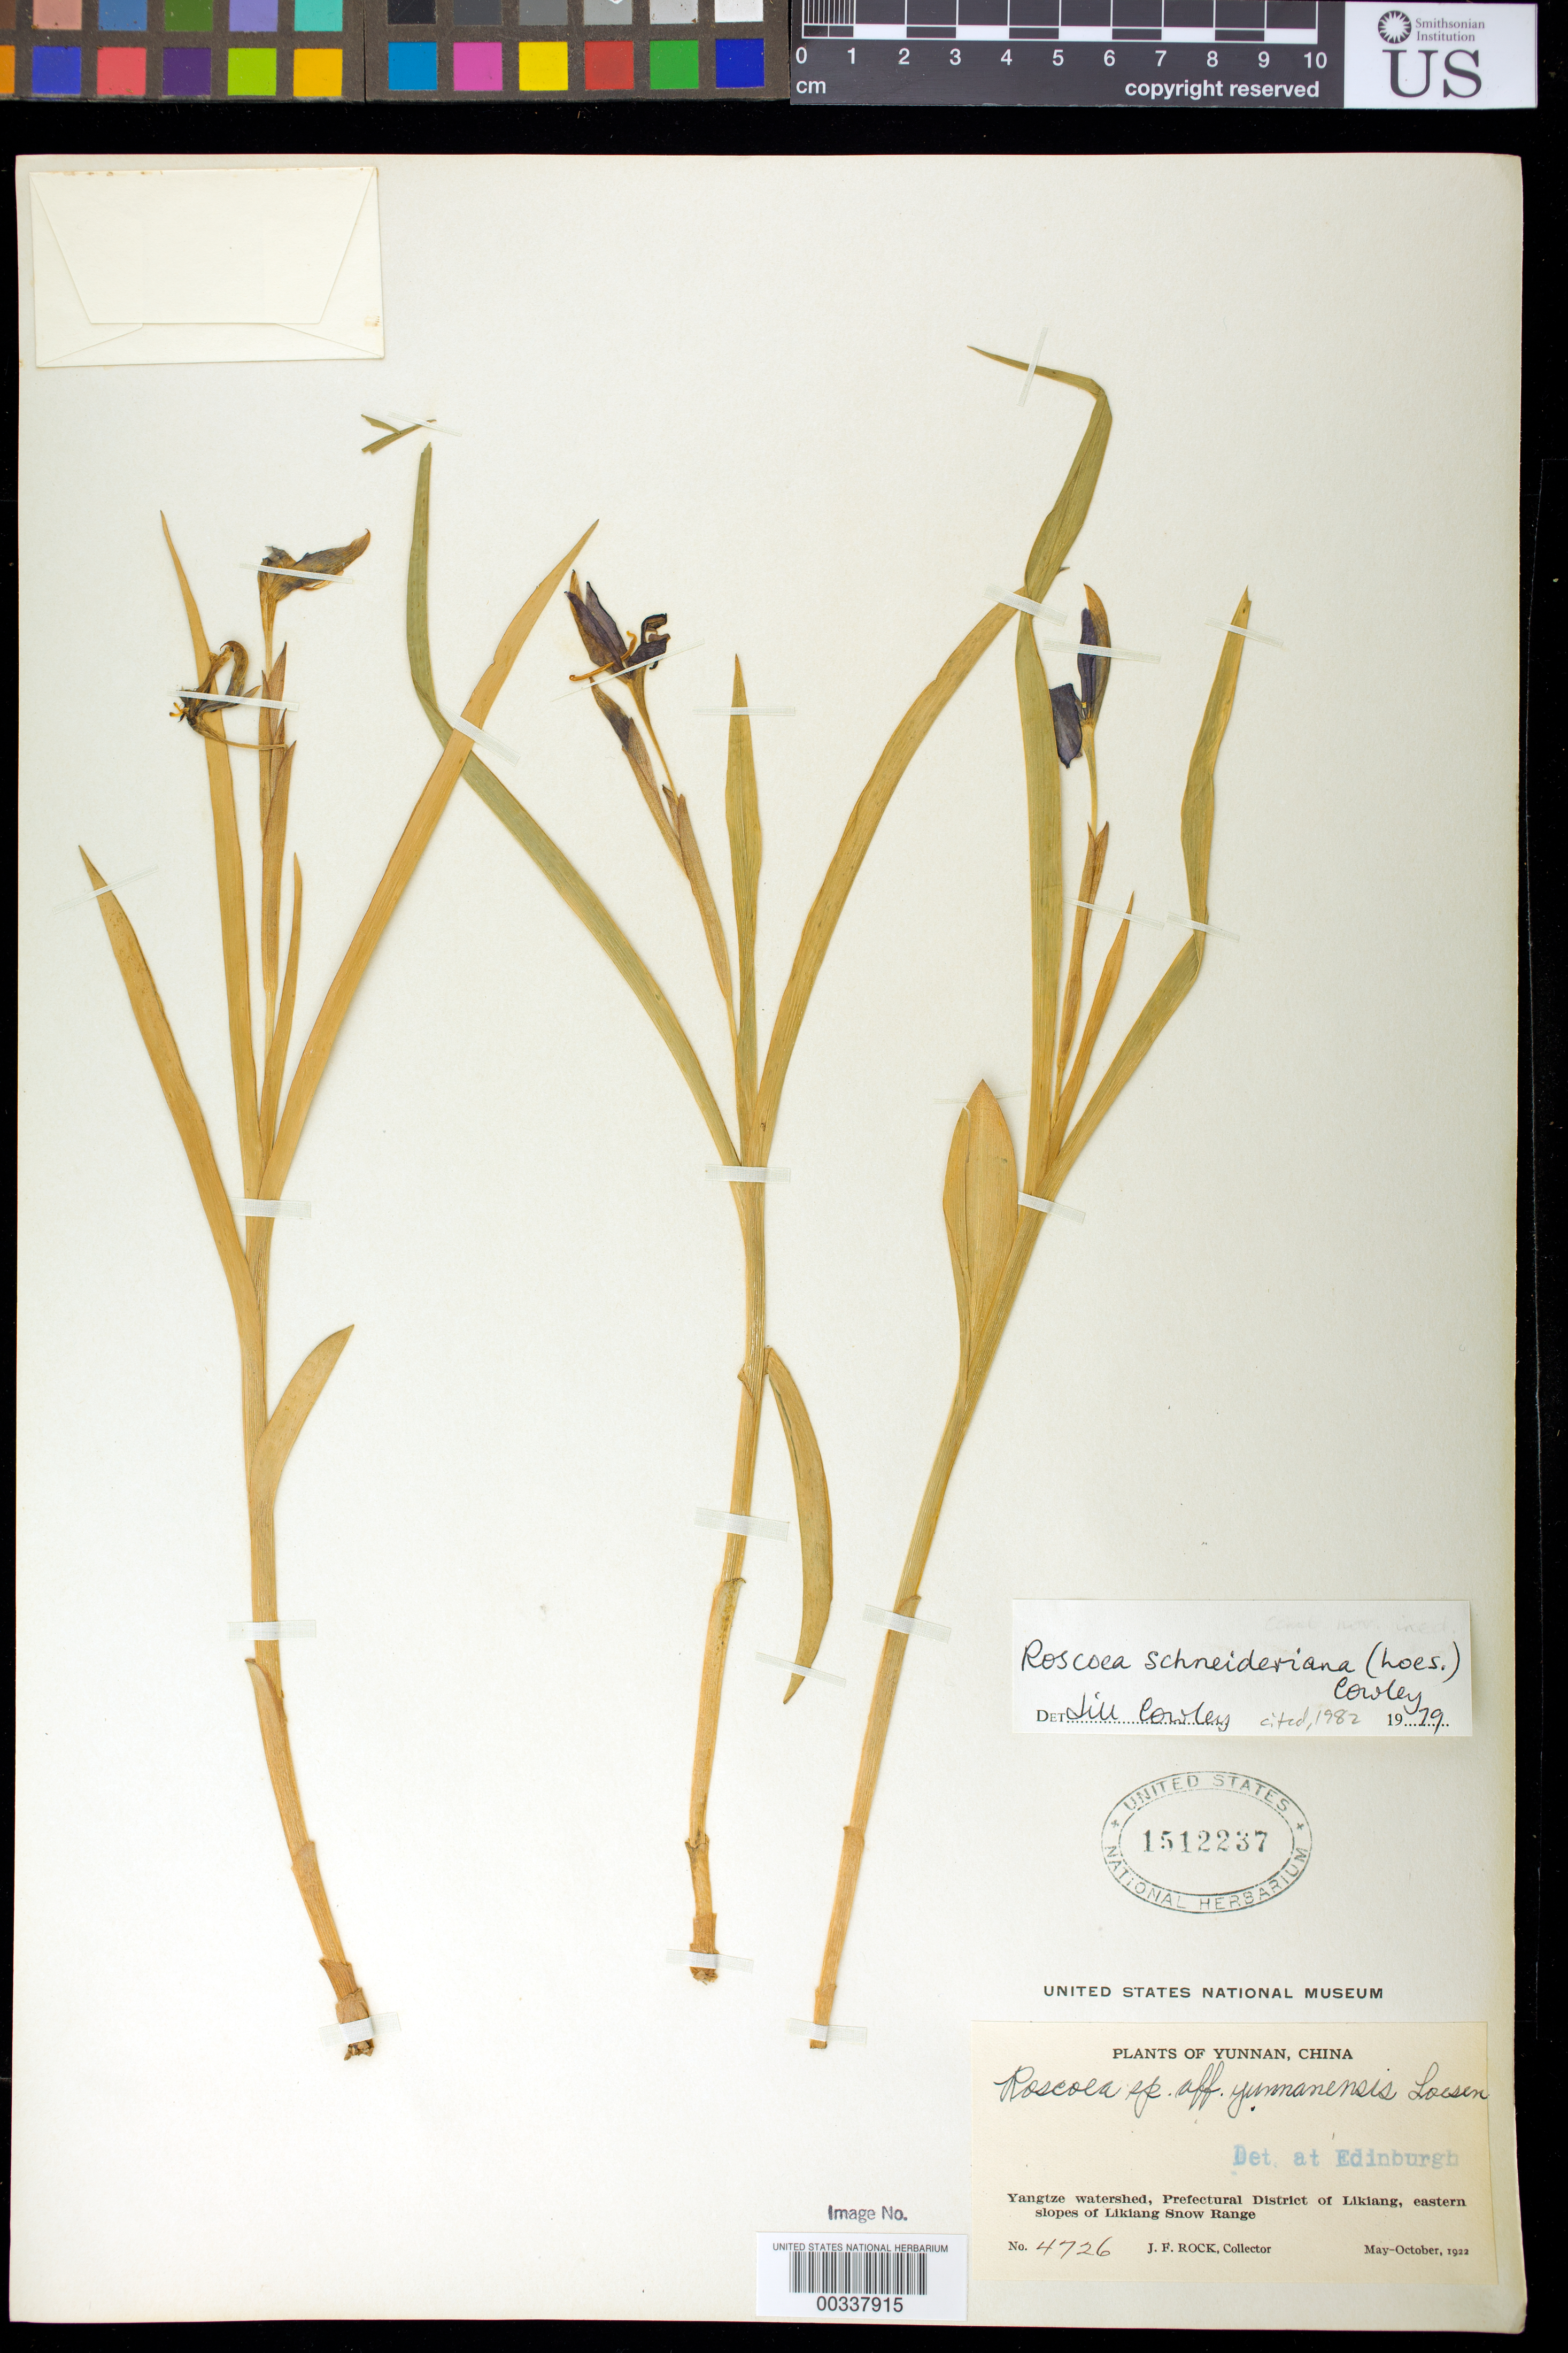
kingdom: Plantae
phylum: Tracheophyta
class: Liliopsida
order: Zingiberales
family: Zingiberaceae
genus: Roscoea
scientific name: Roscoea schneideriana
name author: (Loes.) Cowley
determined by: Cowley, J.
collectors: J. F. Rock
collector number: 4726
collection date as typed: May 1922 to -- Oct 1922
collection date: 1922-05/1922-10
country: China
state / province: Yunnan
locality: Yangtze watershed, prefectural dist of Likiang, eastern slopes of Likiang snow range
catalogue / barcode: US 1512237